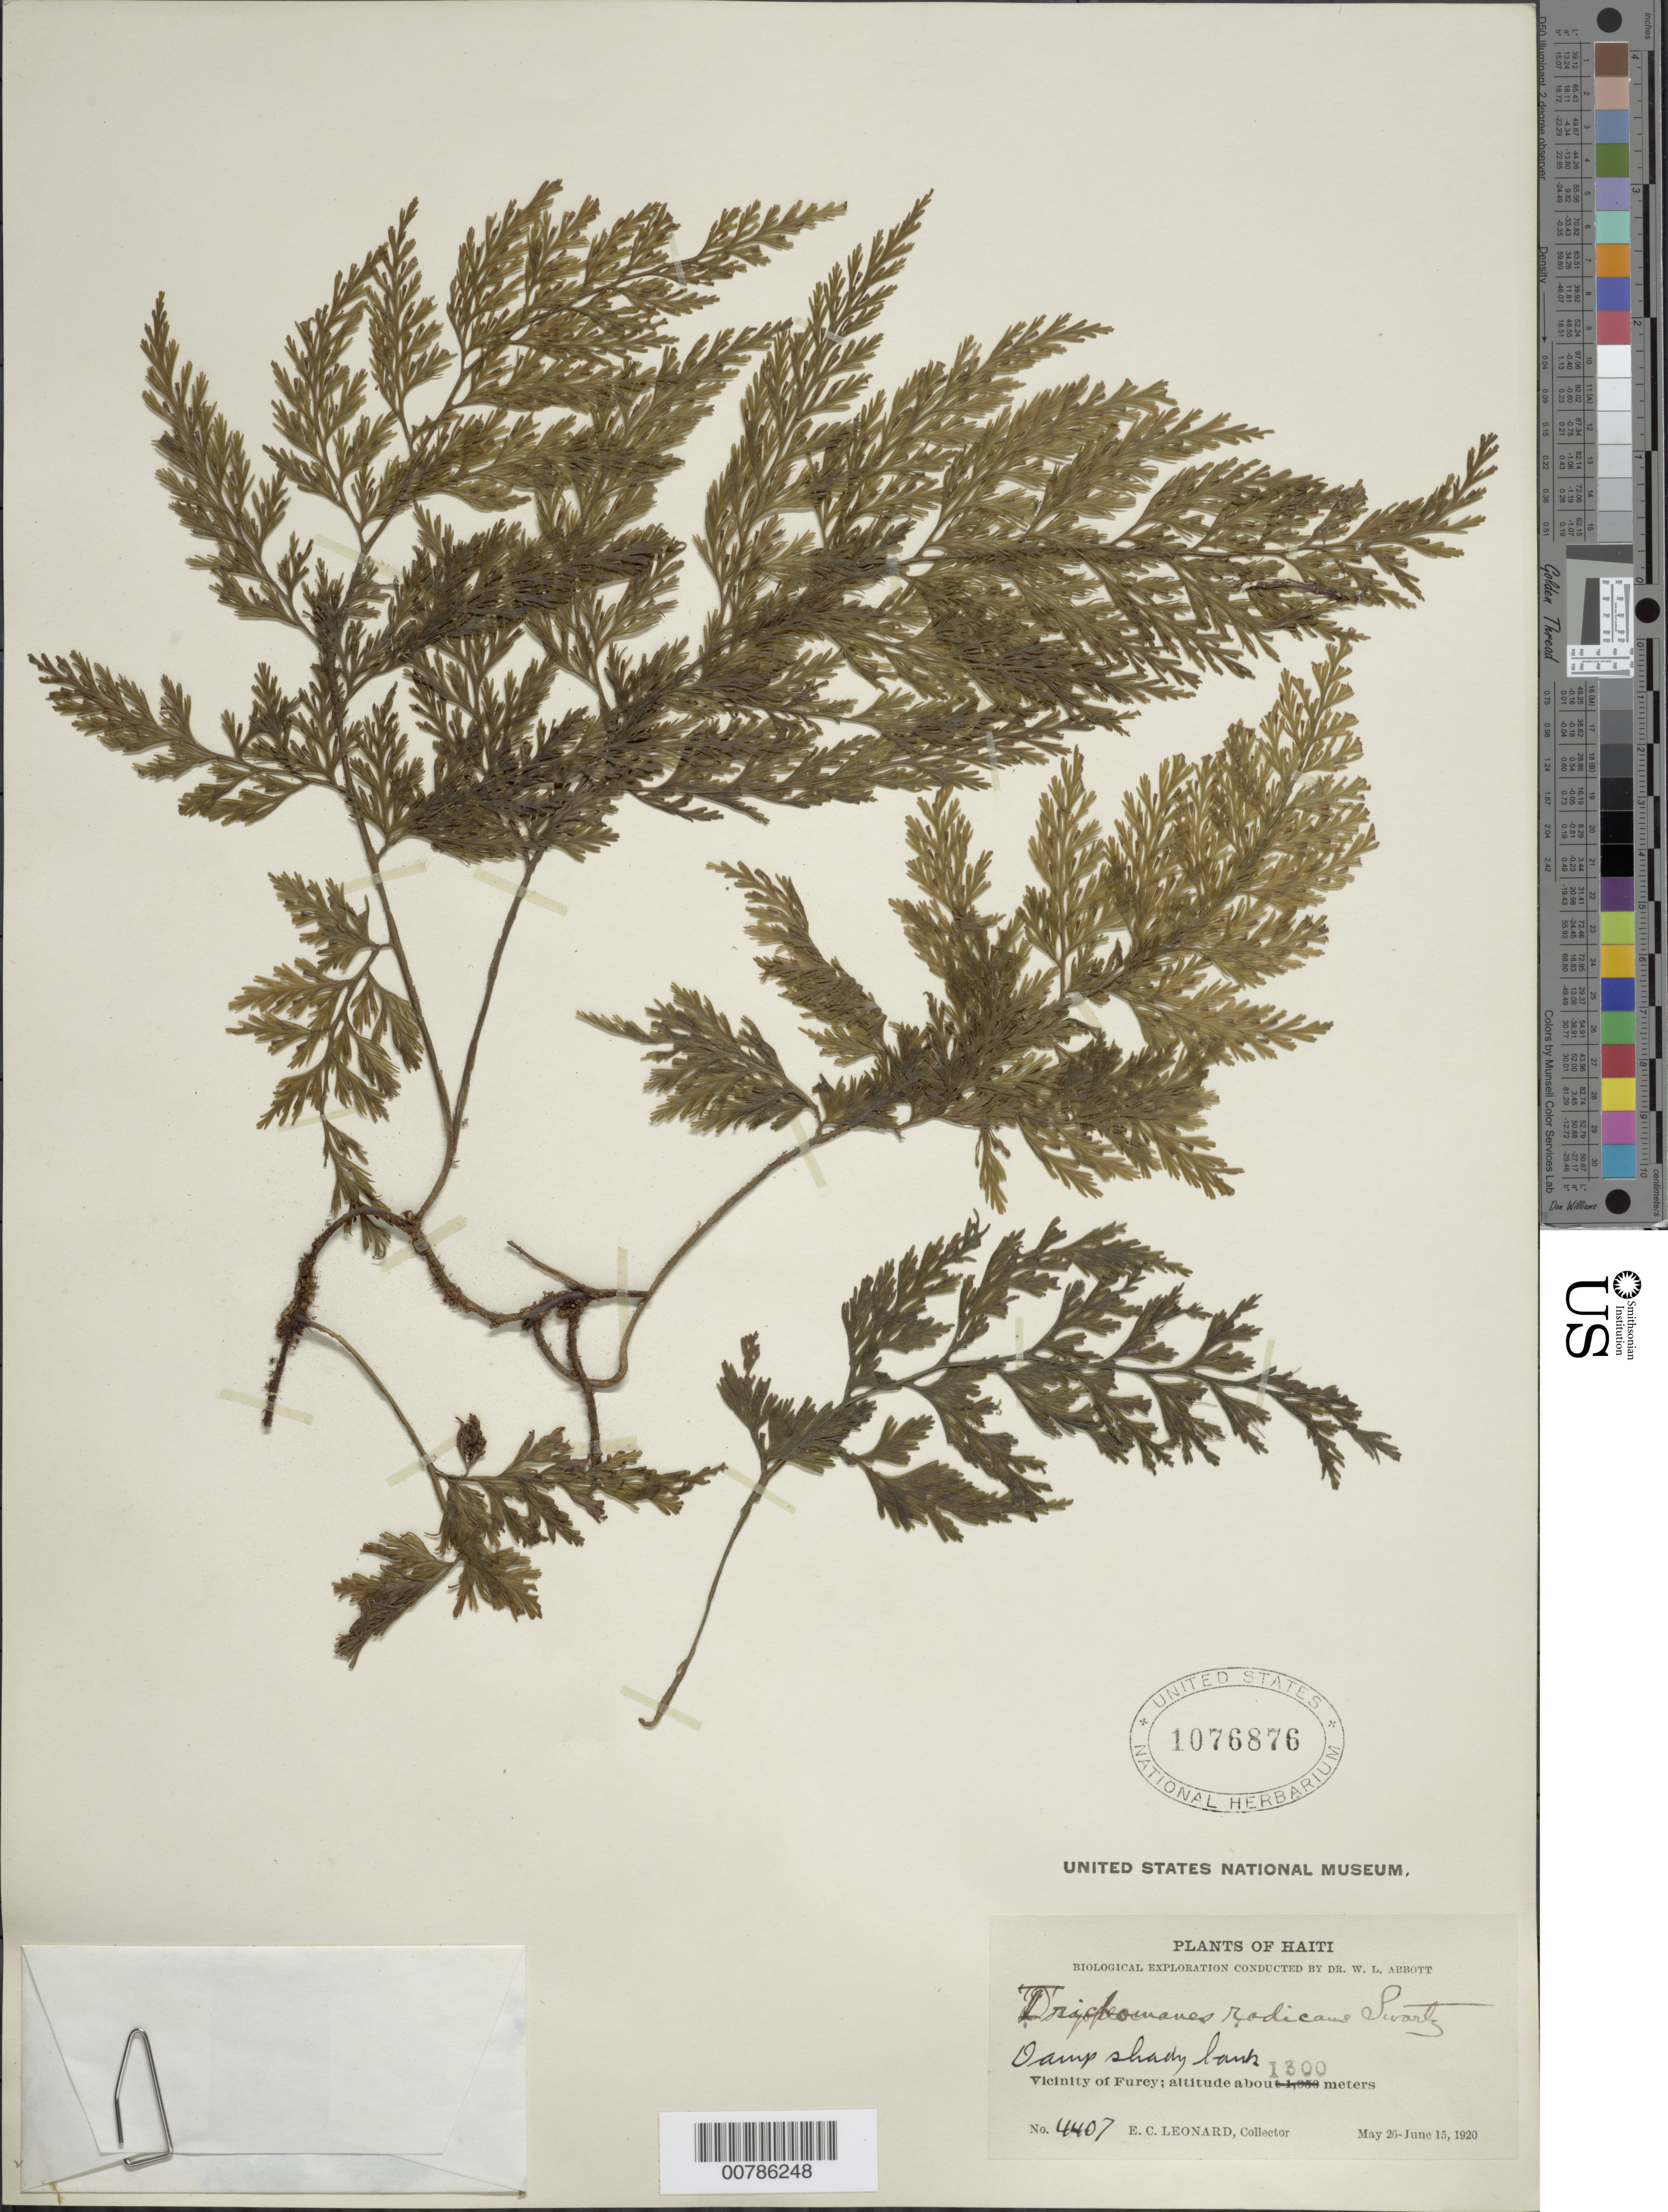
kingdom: Plantae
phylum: Tracheophyta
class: Polypodiopsida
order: Hymenophyllales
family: Hymenophyllaceae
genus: Vandenboschia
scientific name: Vandenboschia radicans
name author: (Sw.) Copel.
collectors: E. C. Leonard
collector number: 4407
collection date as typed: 26 May 1920 15 Jun 1920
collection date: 1920-05-26/1920-06-15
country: Haiti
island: Hispaniola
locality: Furcy, vicinity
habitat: Damp shady bank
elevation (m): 1300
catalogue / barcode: US 1076876